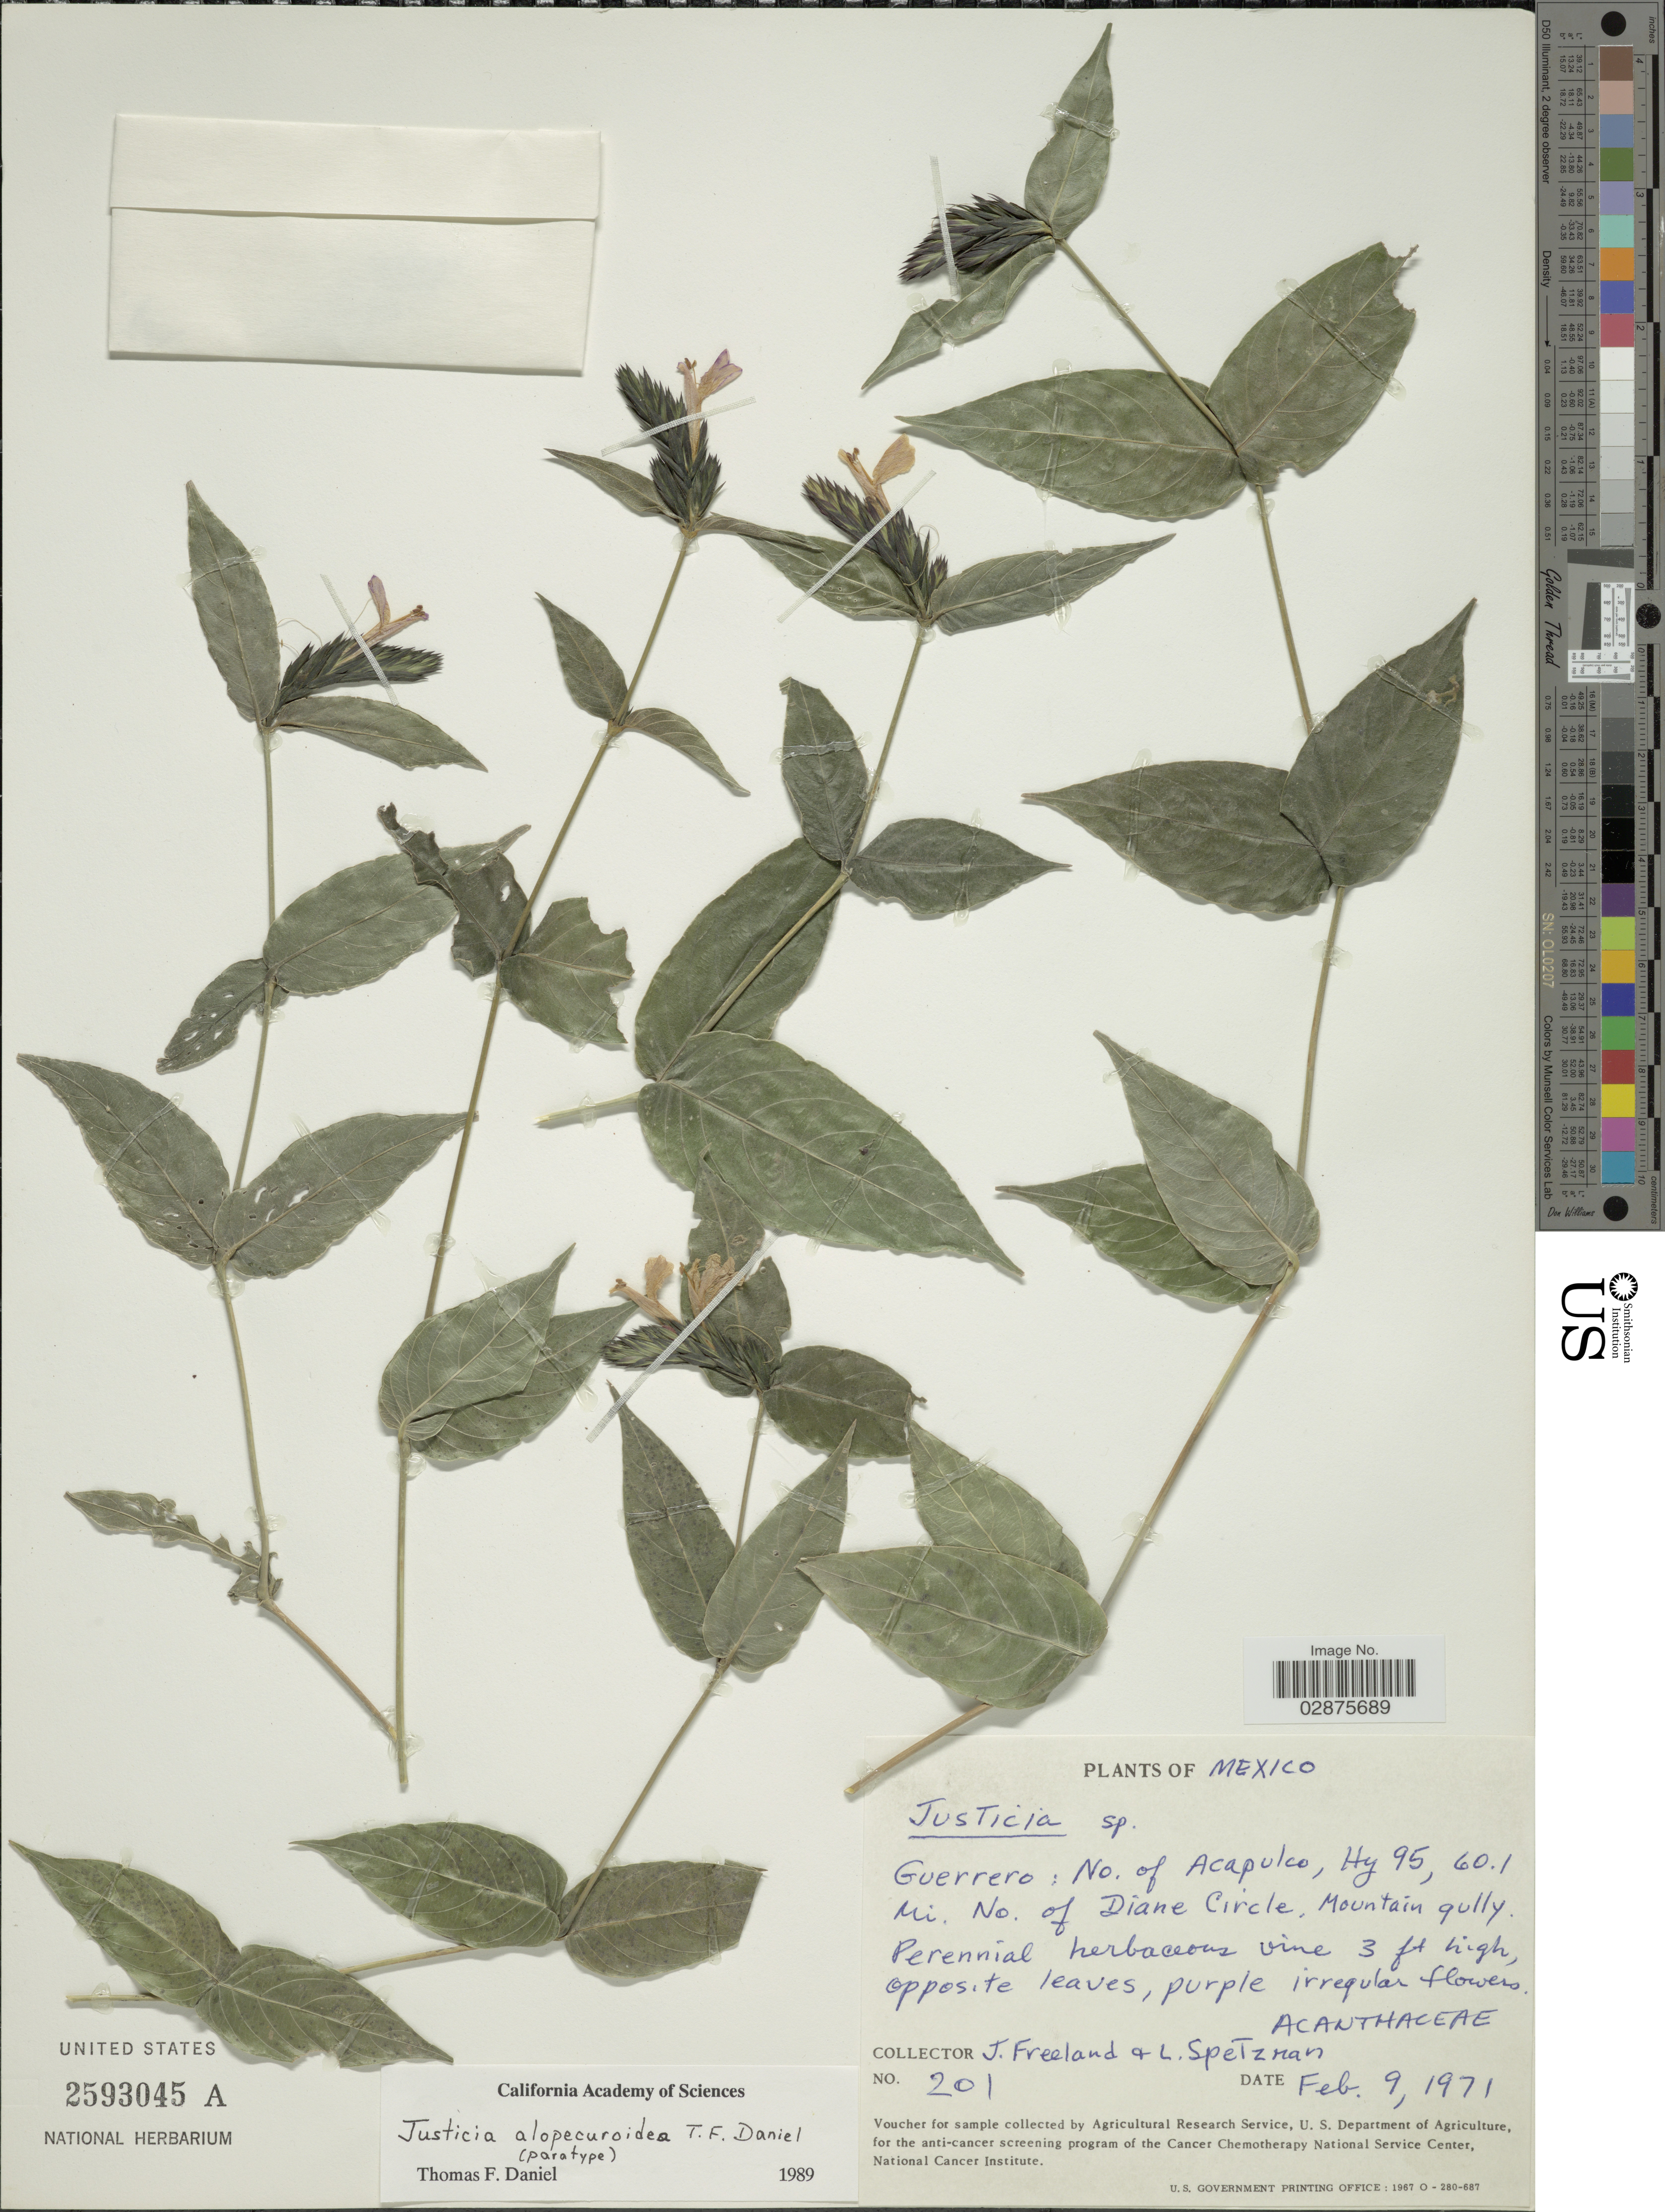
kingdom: Plantae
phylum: Tracheophyta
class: Magnoliopsida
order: Lamiales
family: Acanthaceae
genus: Justicia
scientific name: Justicia alopecuroidea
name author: T.F. Daniel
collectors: J. Freeland & L. Spetzman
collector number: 201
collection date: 1971-02-09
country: Mexico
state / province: Guerrero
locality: Guerrero: No. of Acapulco, Hy 95, 60.1 mi. No. of Diane Circle, Mountain Gully.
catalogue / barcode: US 2593045A